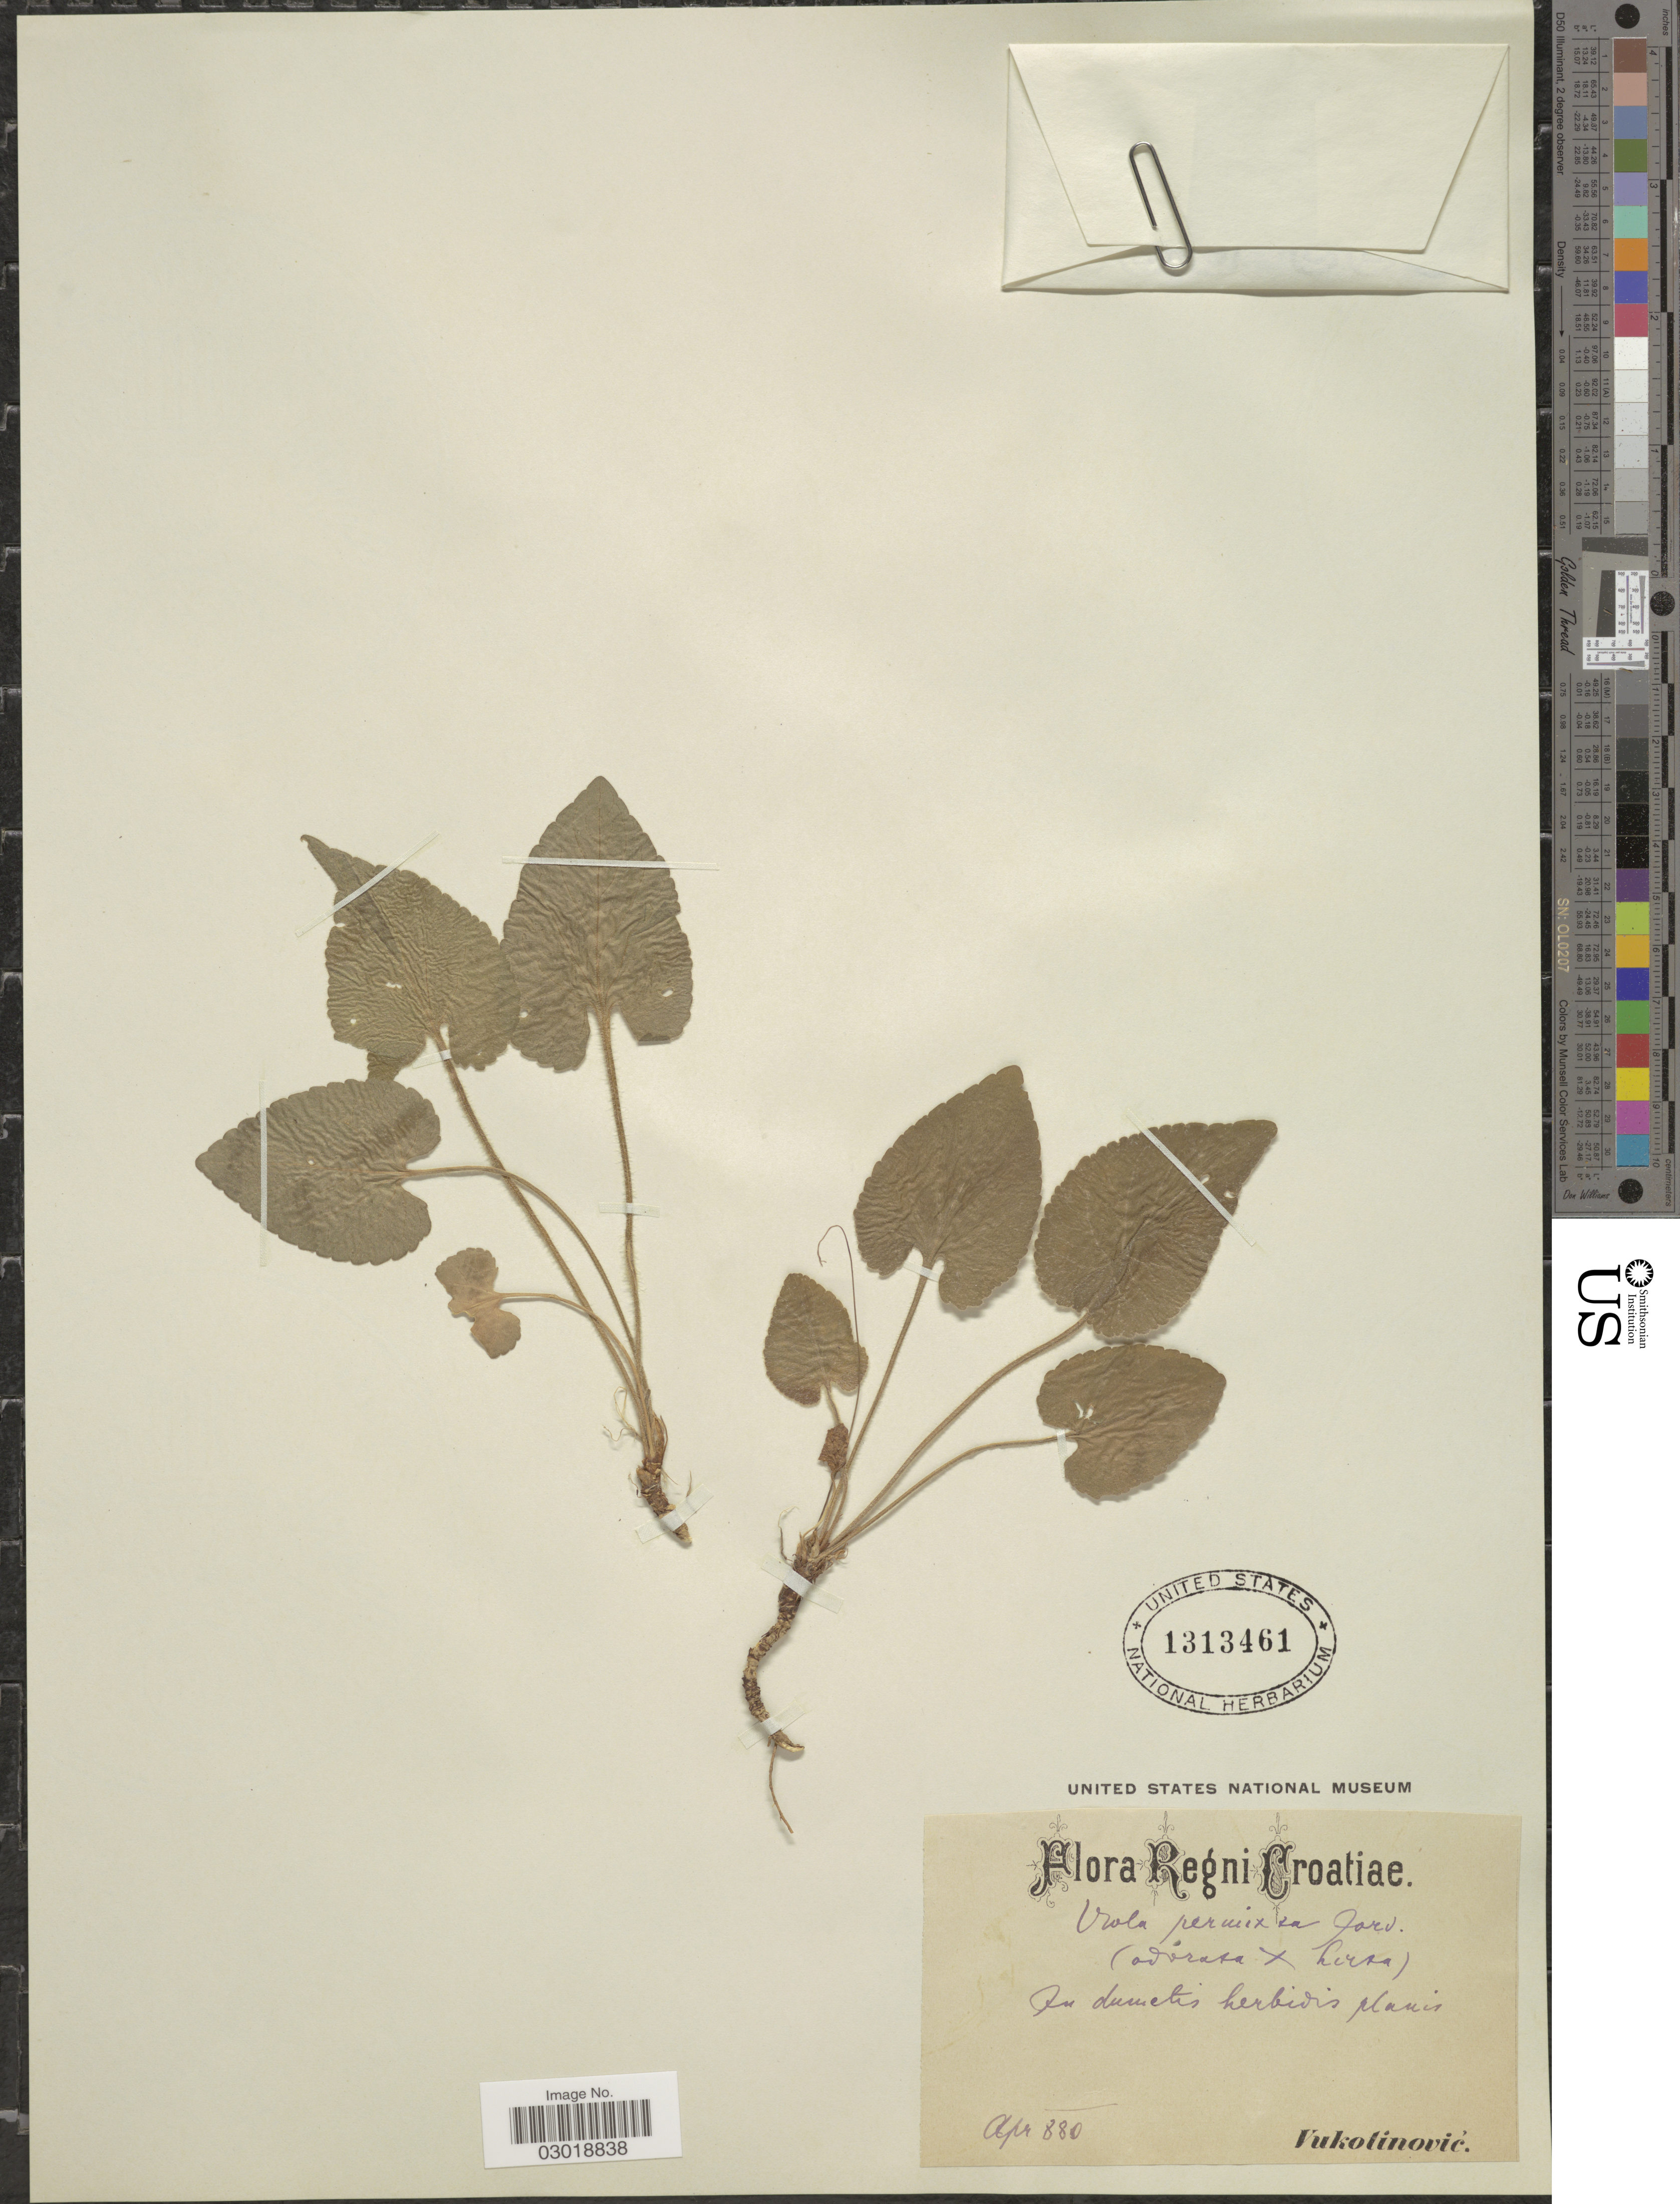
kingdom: Plantae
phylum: Tracheophyta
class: Magnoliopsida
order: Malpighiales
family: Violaceae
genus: Viola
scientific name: Viola x permixta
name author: Jord.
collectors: Vukotinovic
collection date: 1880-04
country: Croatia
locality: Regni Croatiae, In dumetis herbidis placis [interpreted].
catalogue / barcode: US 1313461